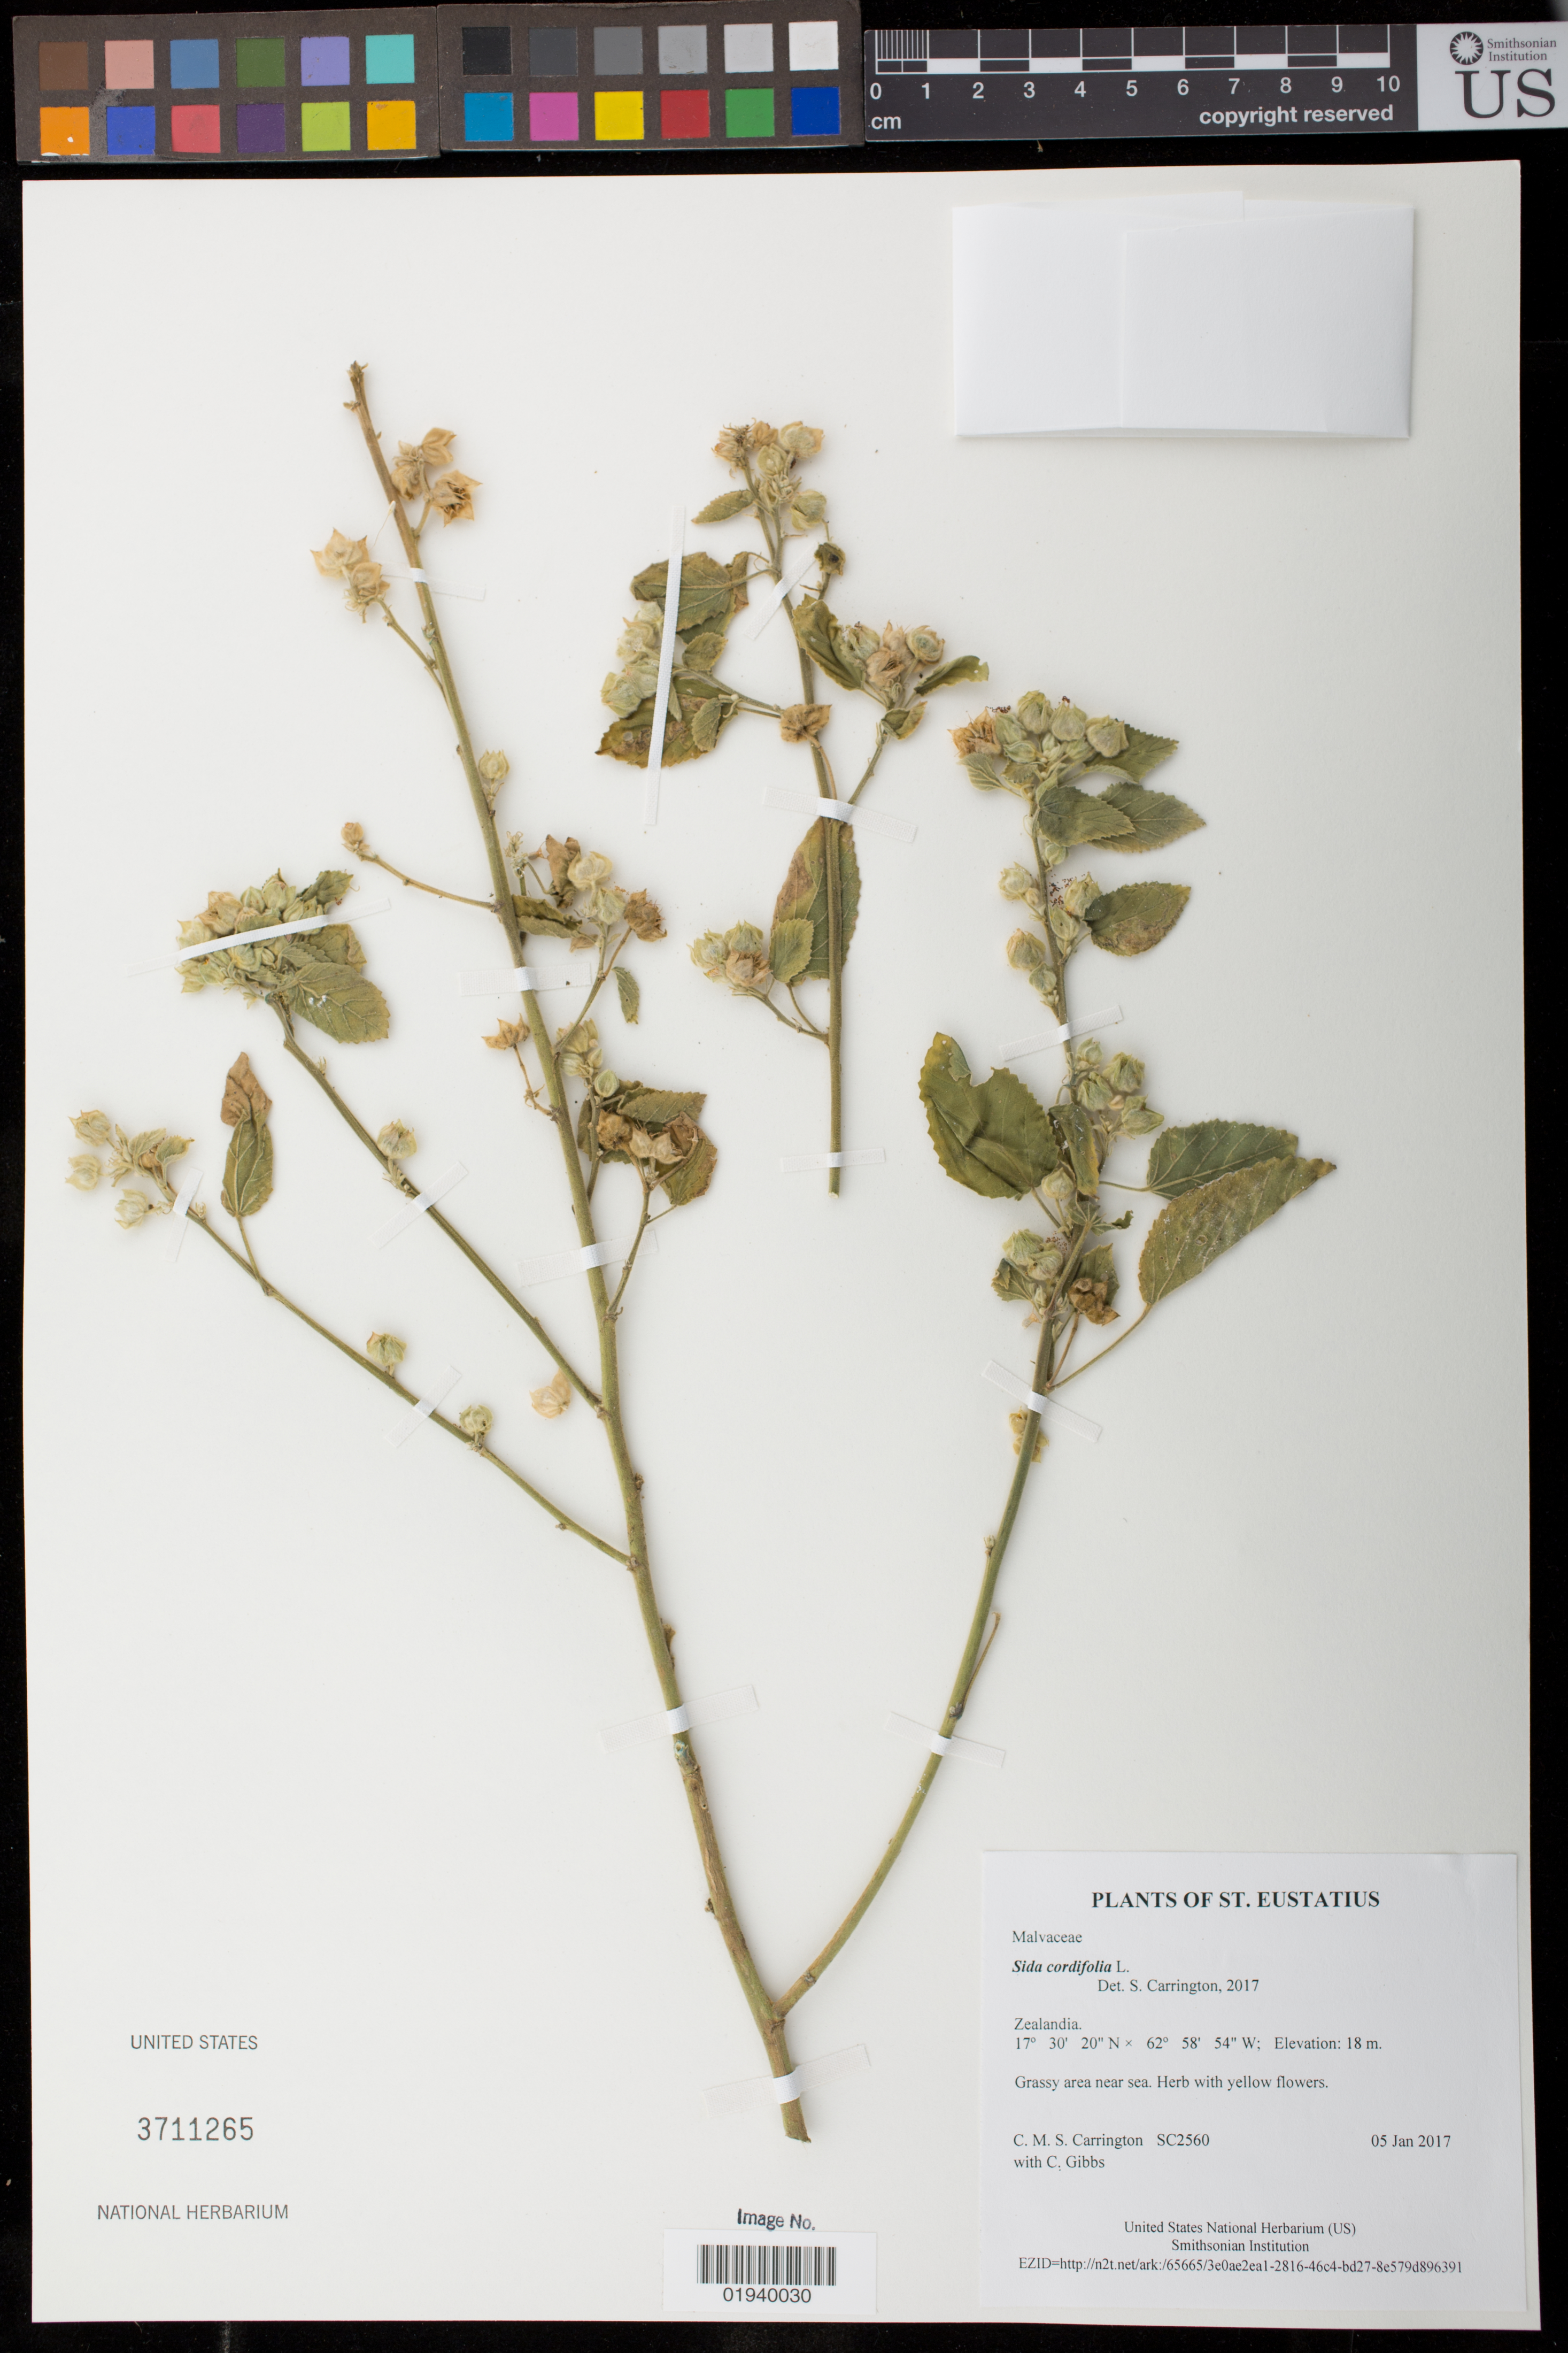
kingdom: Plantae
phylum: Tracheophyta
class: Magnoliopsida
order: Malvales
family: Malvaceae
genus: Sida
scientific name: Sida cordifolia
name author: L.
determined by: Carrington, C. M. S.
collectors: C. M. S. Carrington & C. Gibbs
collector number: SC2560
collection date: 2017-01-05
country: Netherlands Antilles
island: St. Eustatius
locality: Zealandia.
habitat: Grassy area near sea.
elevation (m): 18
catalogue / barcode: US 3711265